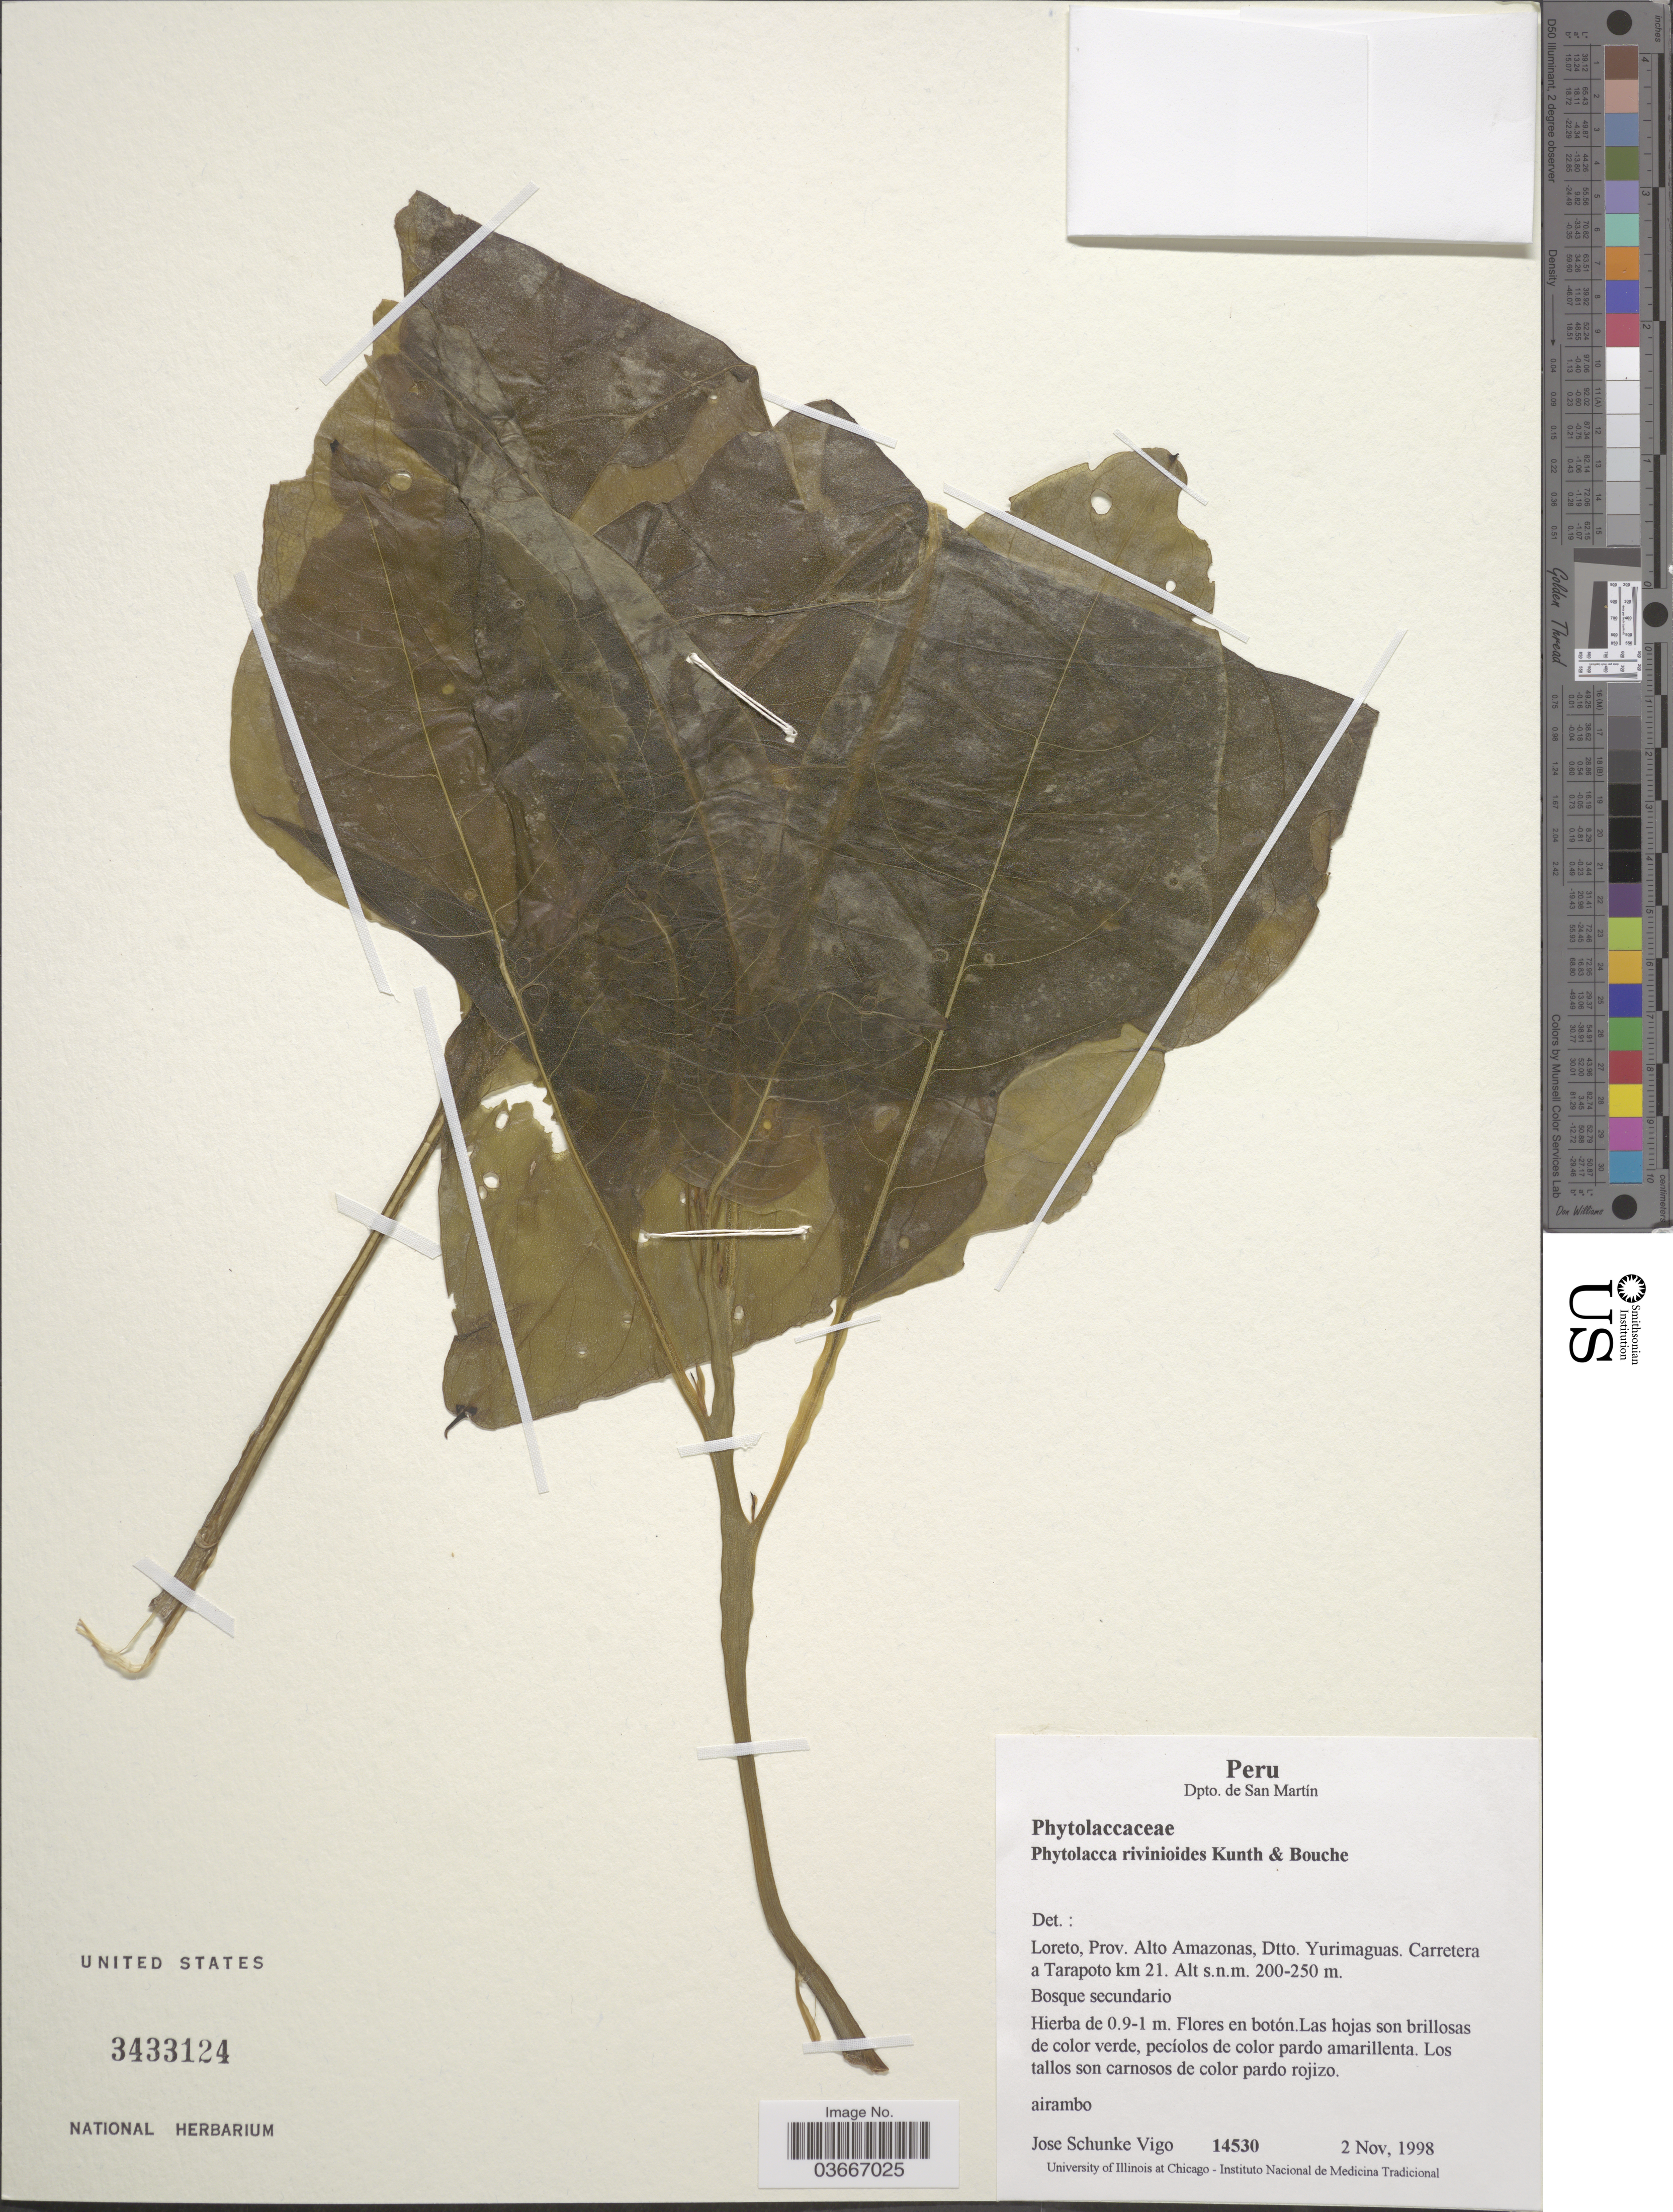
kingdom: Plantae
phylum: Tracheophyta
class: Magnoliopsida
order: Caryophyllales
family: Phytolaccaceae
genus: Phytolacca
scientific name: Phytolacca rivinoides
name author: Kunth & C.D. Bouché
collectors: J. Schunke Vigo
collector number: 14530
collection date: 1998-11-02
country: Peru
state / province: San Martín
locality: Dpto. de San Martín. Loreto, Prov. Alto Amazonas, Dtto. Yurimaguas. Carretera a Tarapoto km 21.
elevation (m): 200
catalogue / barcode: US 3433124